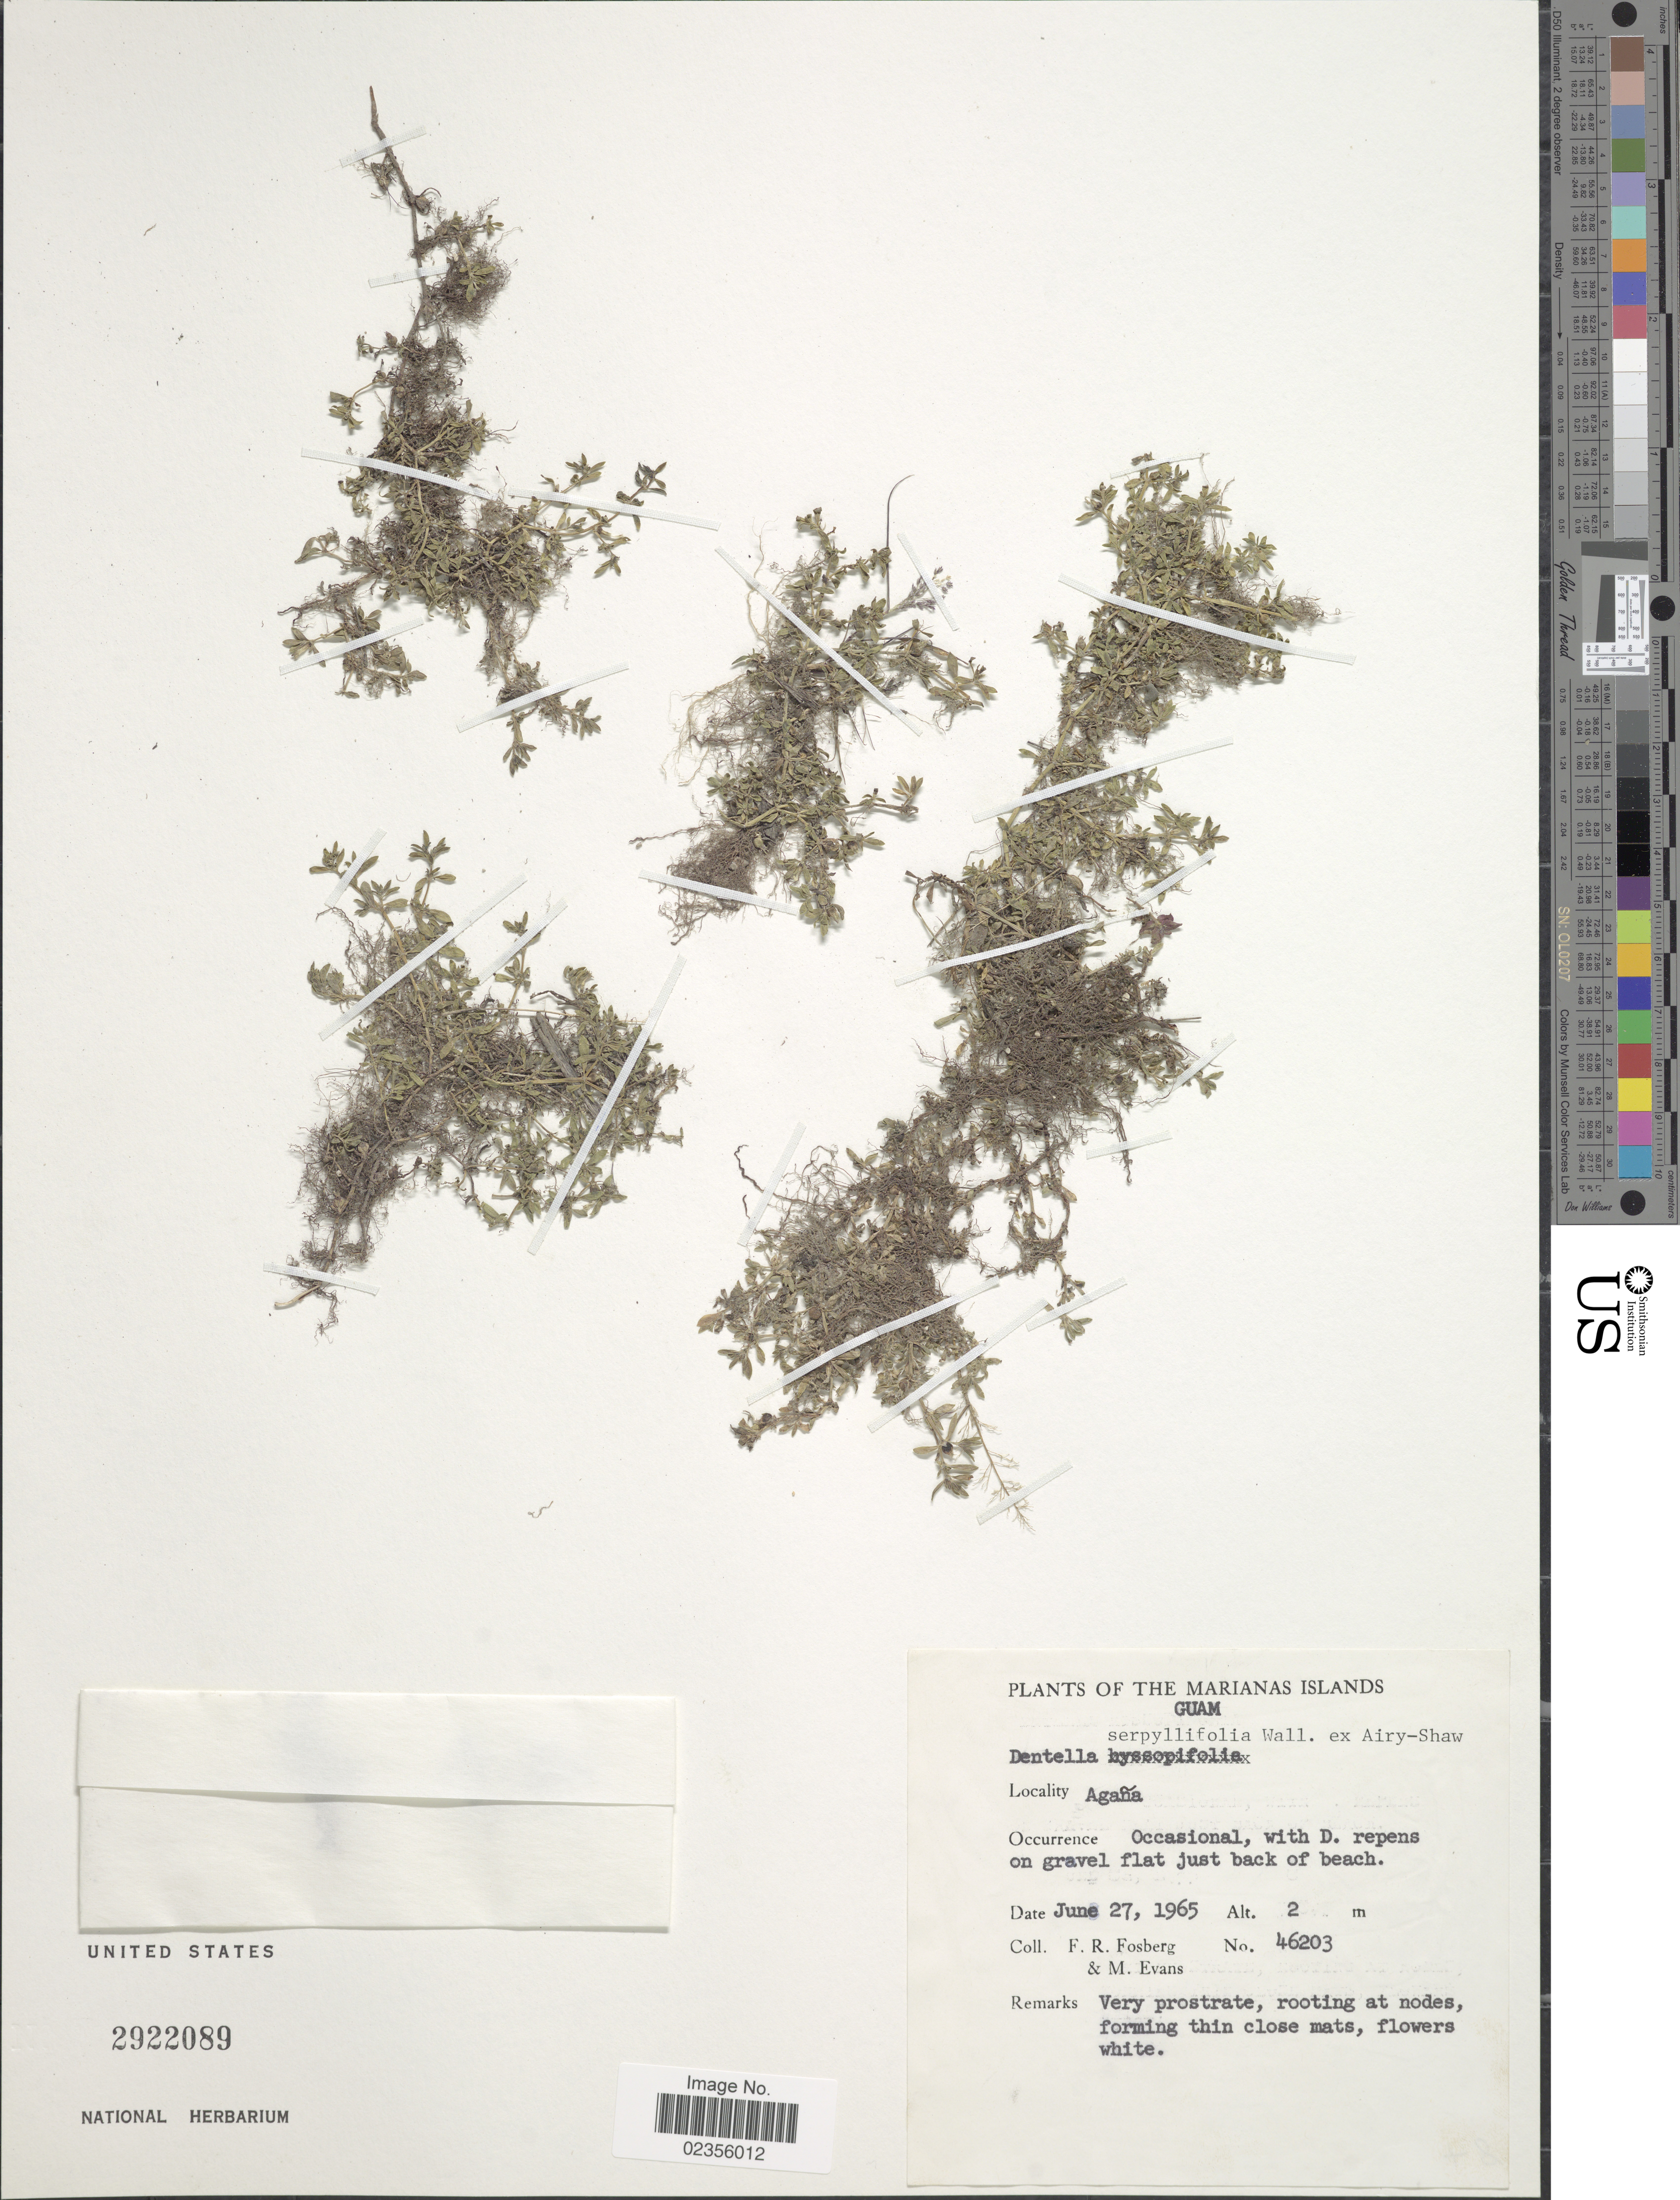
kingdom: Plantae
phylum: Tracheophyta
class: Magnoliopsida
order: Gentianales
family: Rubiaceae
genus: Dentella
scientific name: Dentella serpyllifolia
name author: Airy Shaw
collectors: F. R. Fosberg & M. Evans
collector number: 46203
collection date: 1965-06-27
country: Guam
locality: Marianas Islands. Guam. Agaña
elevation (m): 2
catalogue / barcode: US 2922089